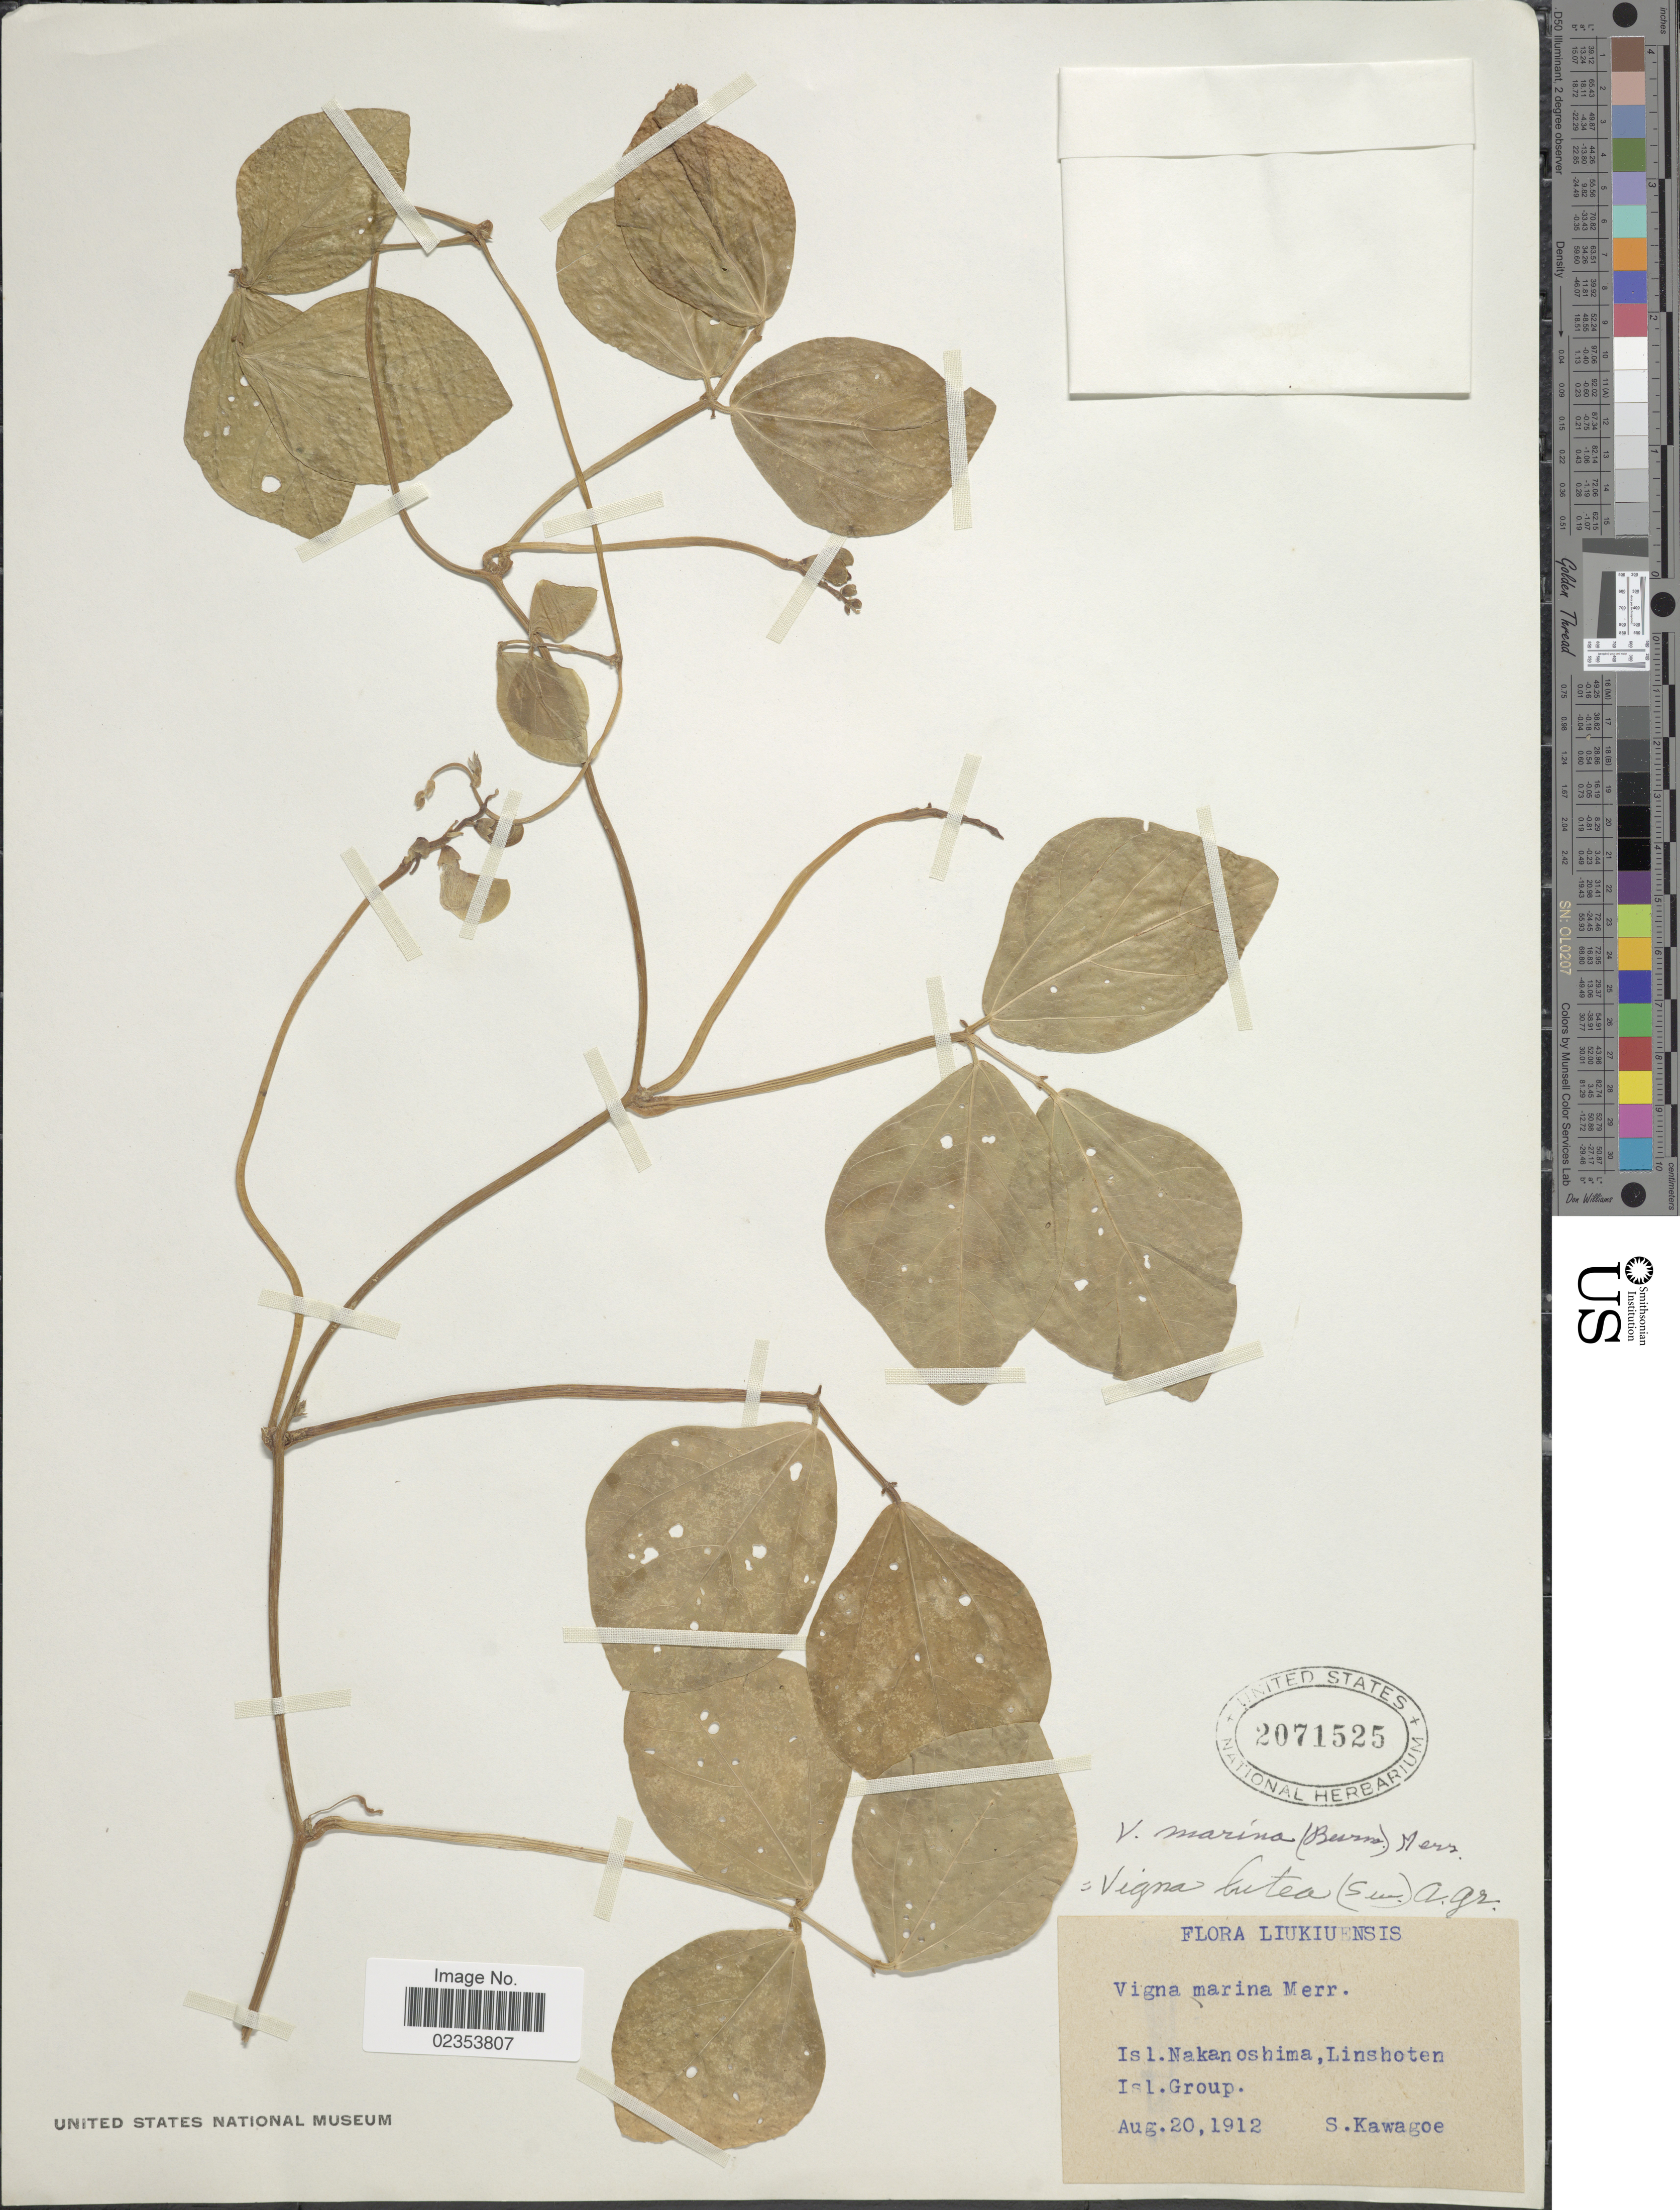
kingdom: Plantae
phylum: Tracheophyta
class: Magnoliopsida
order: Fabales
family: Fabaceae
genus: Vigna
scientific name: Vigna marina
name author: (Burm.) Merr.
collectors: S. Kawagoe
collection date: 1912-08-20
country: Japan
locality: Liukiuensis. Nakanoshima, Linshoten. Isl. Group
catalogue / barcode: US 2071525